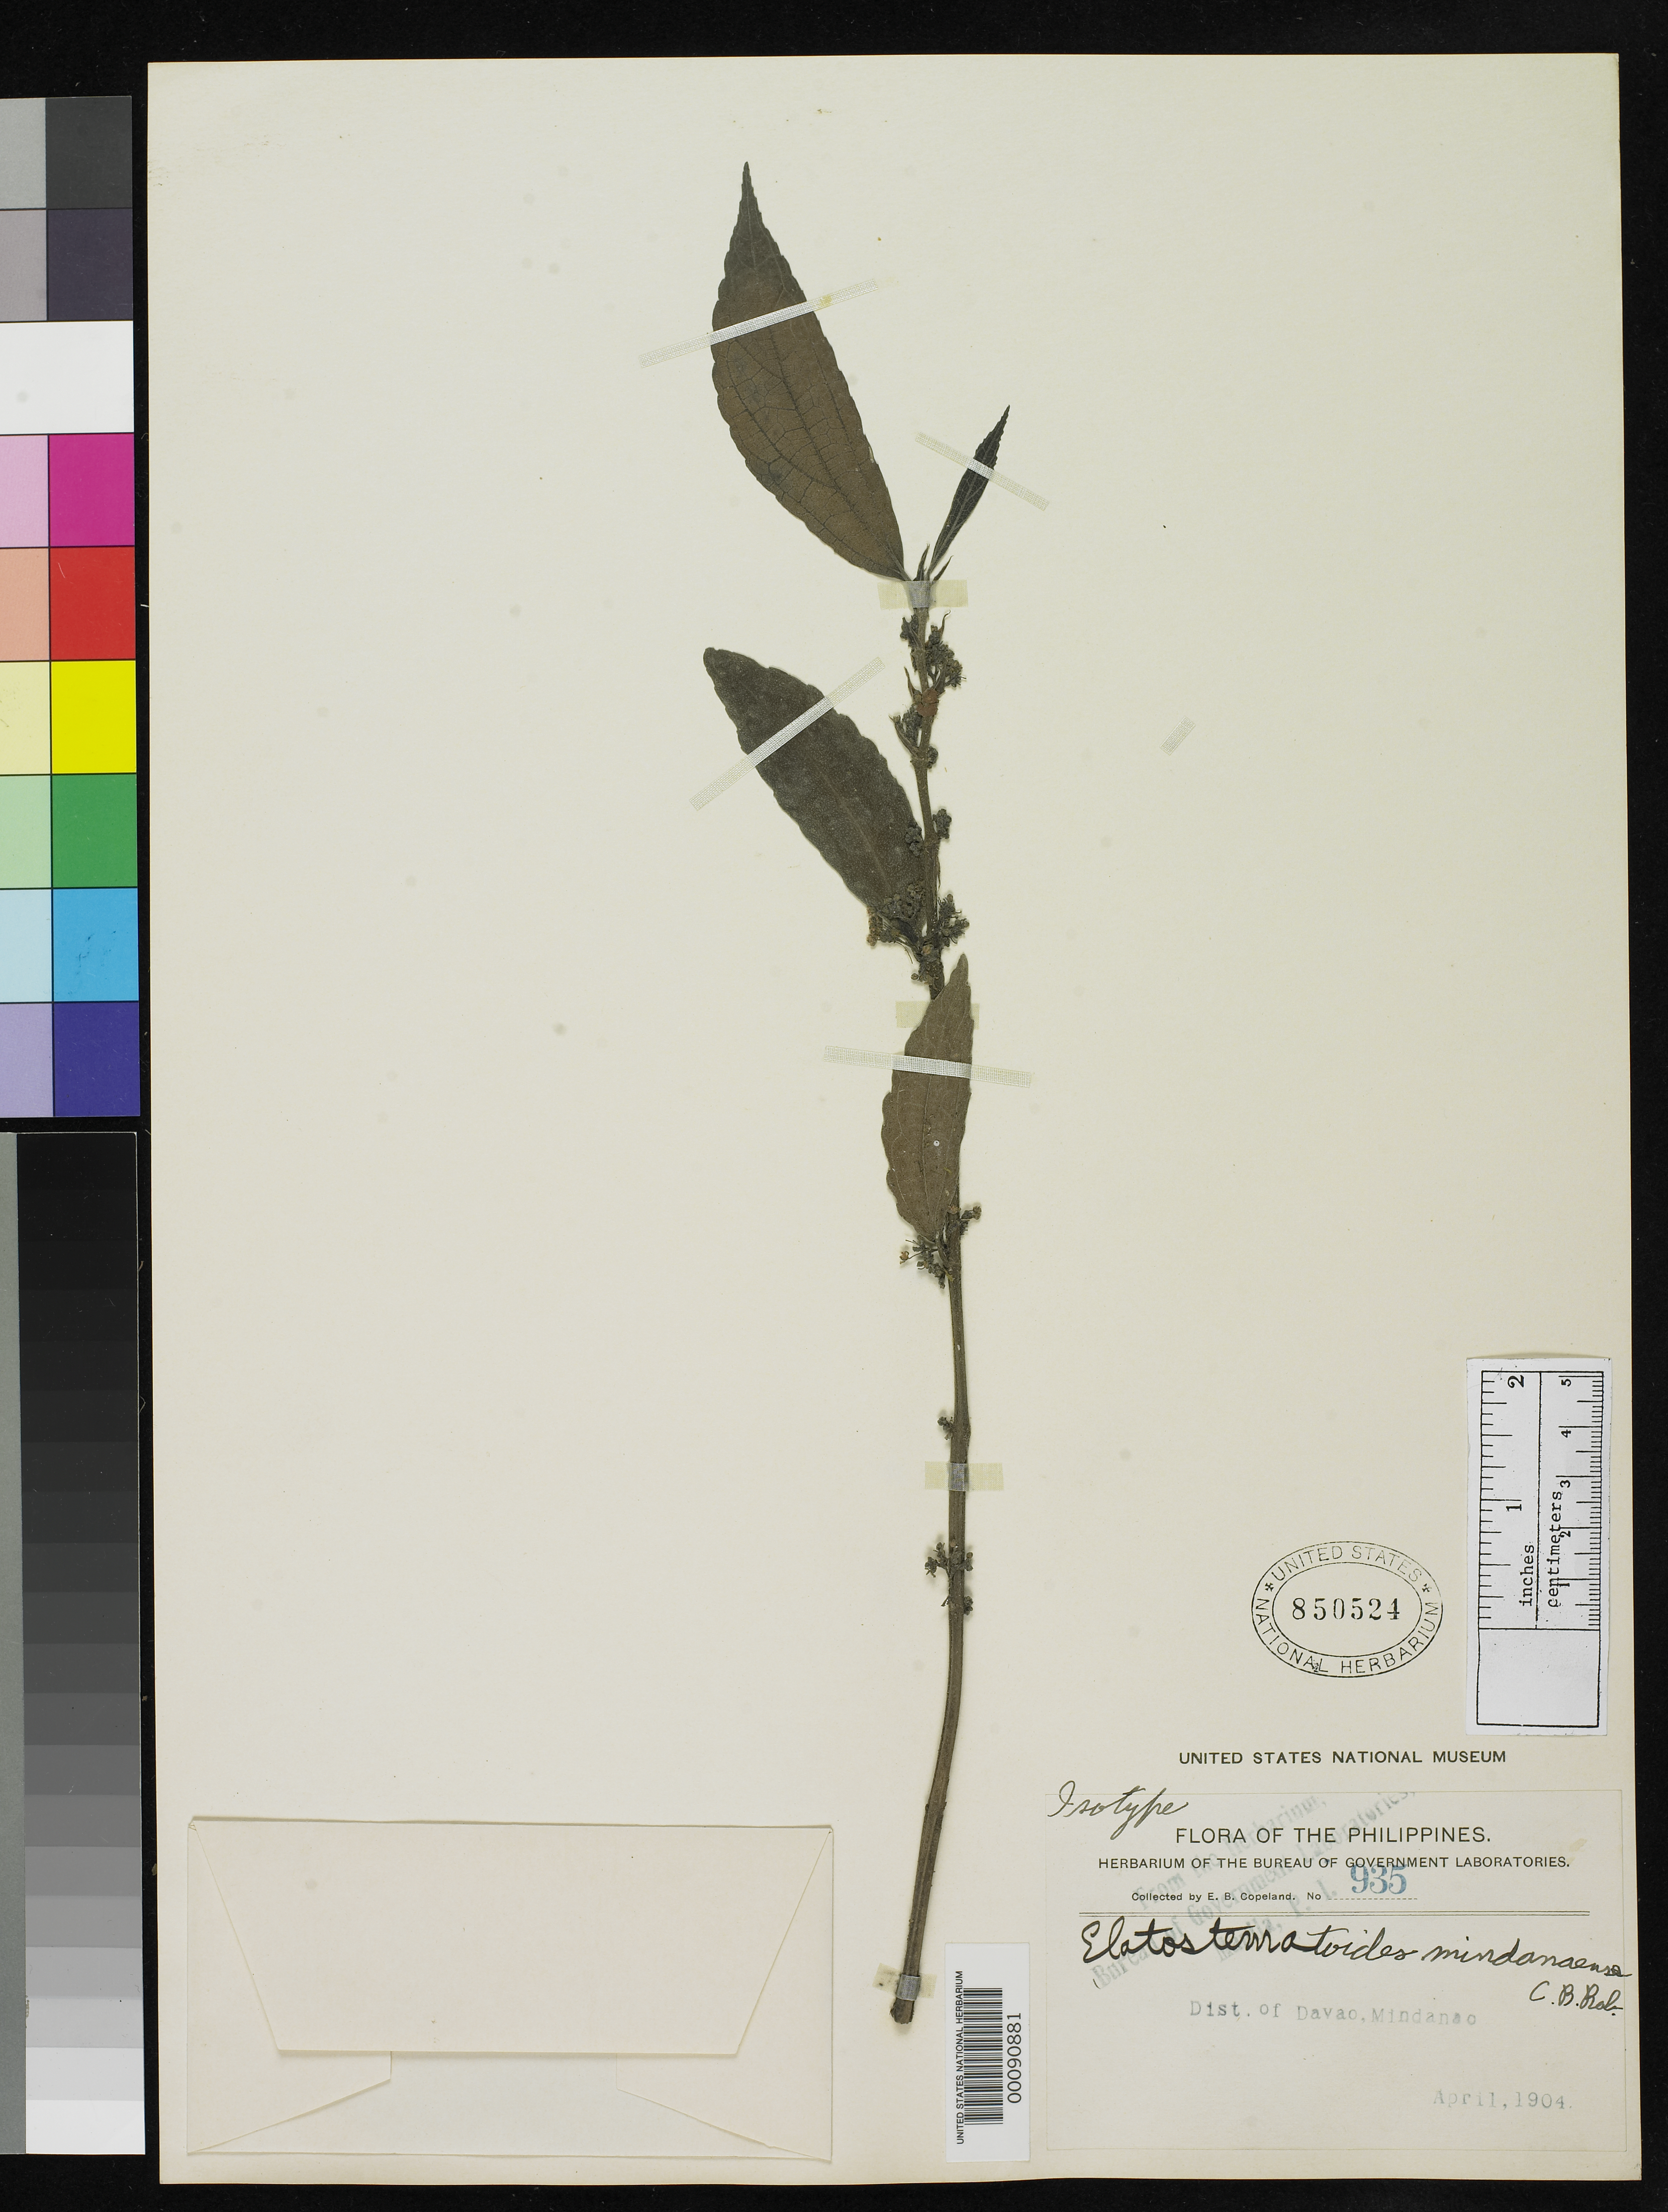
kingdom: Plantae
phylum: Tracheophyta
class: Magnoliopsida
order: Rosales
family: Urticaceae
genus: Elatostematoides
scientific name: Elatostematoides mindanaense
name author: C.B. Rob.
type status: Isotype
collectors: E. B. Copeland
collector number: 935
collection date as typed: Apr 1904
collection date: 1904-04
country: Philippines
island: Mindanao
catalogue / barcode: US 850524